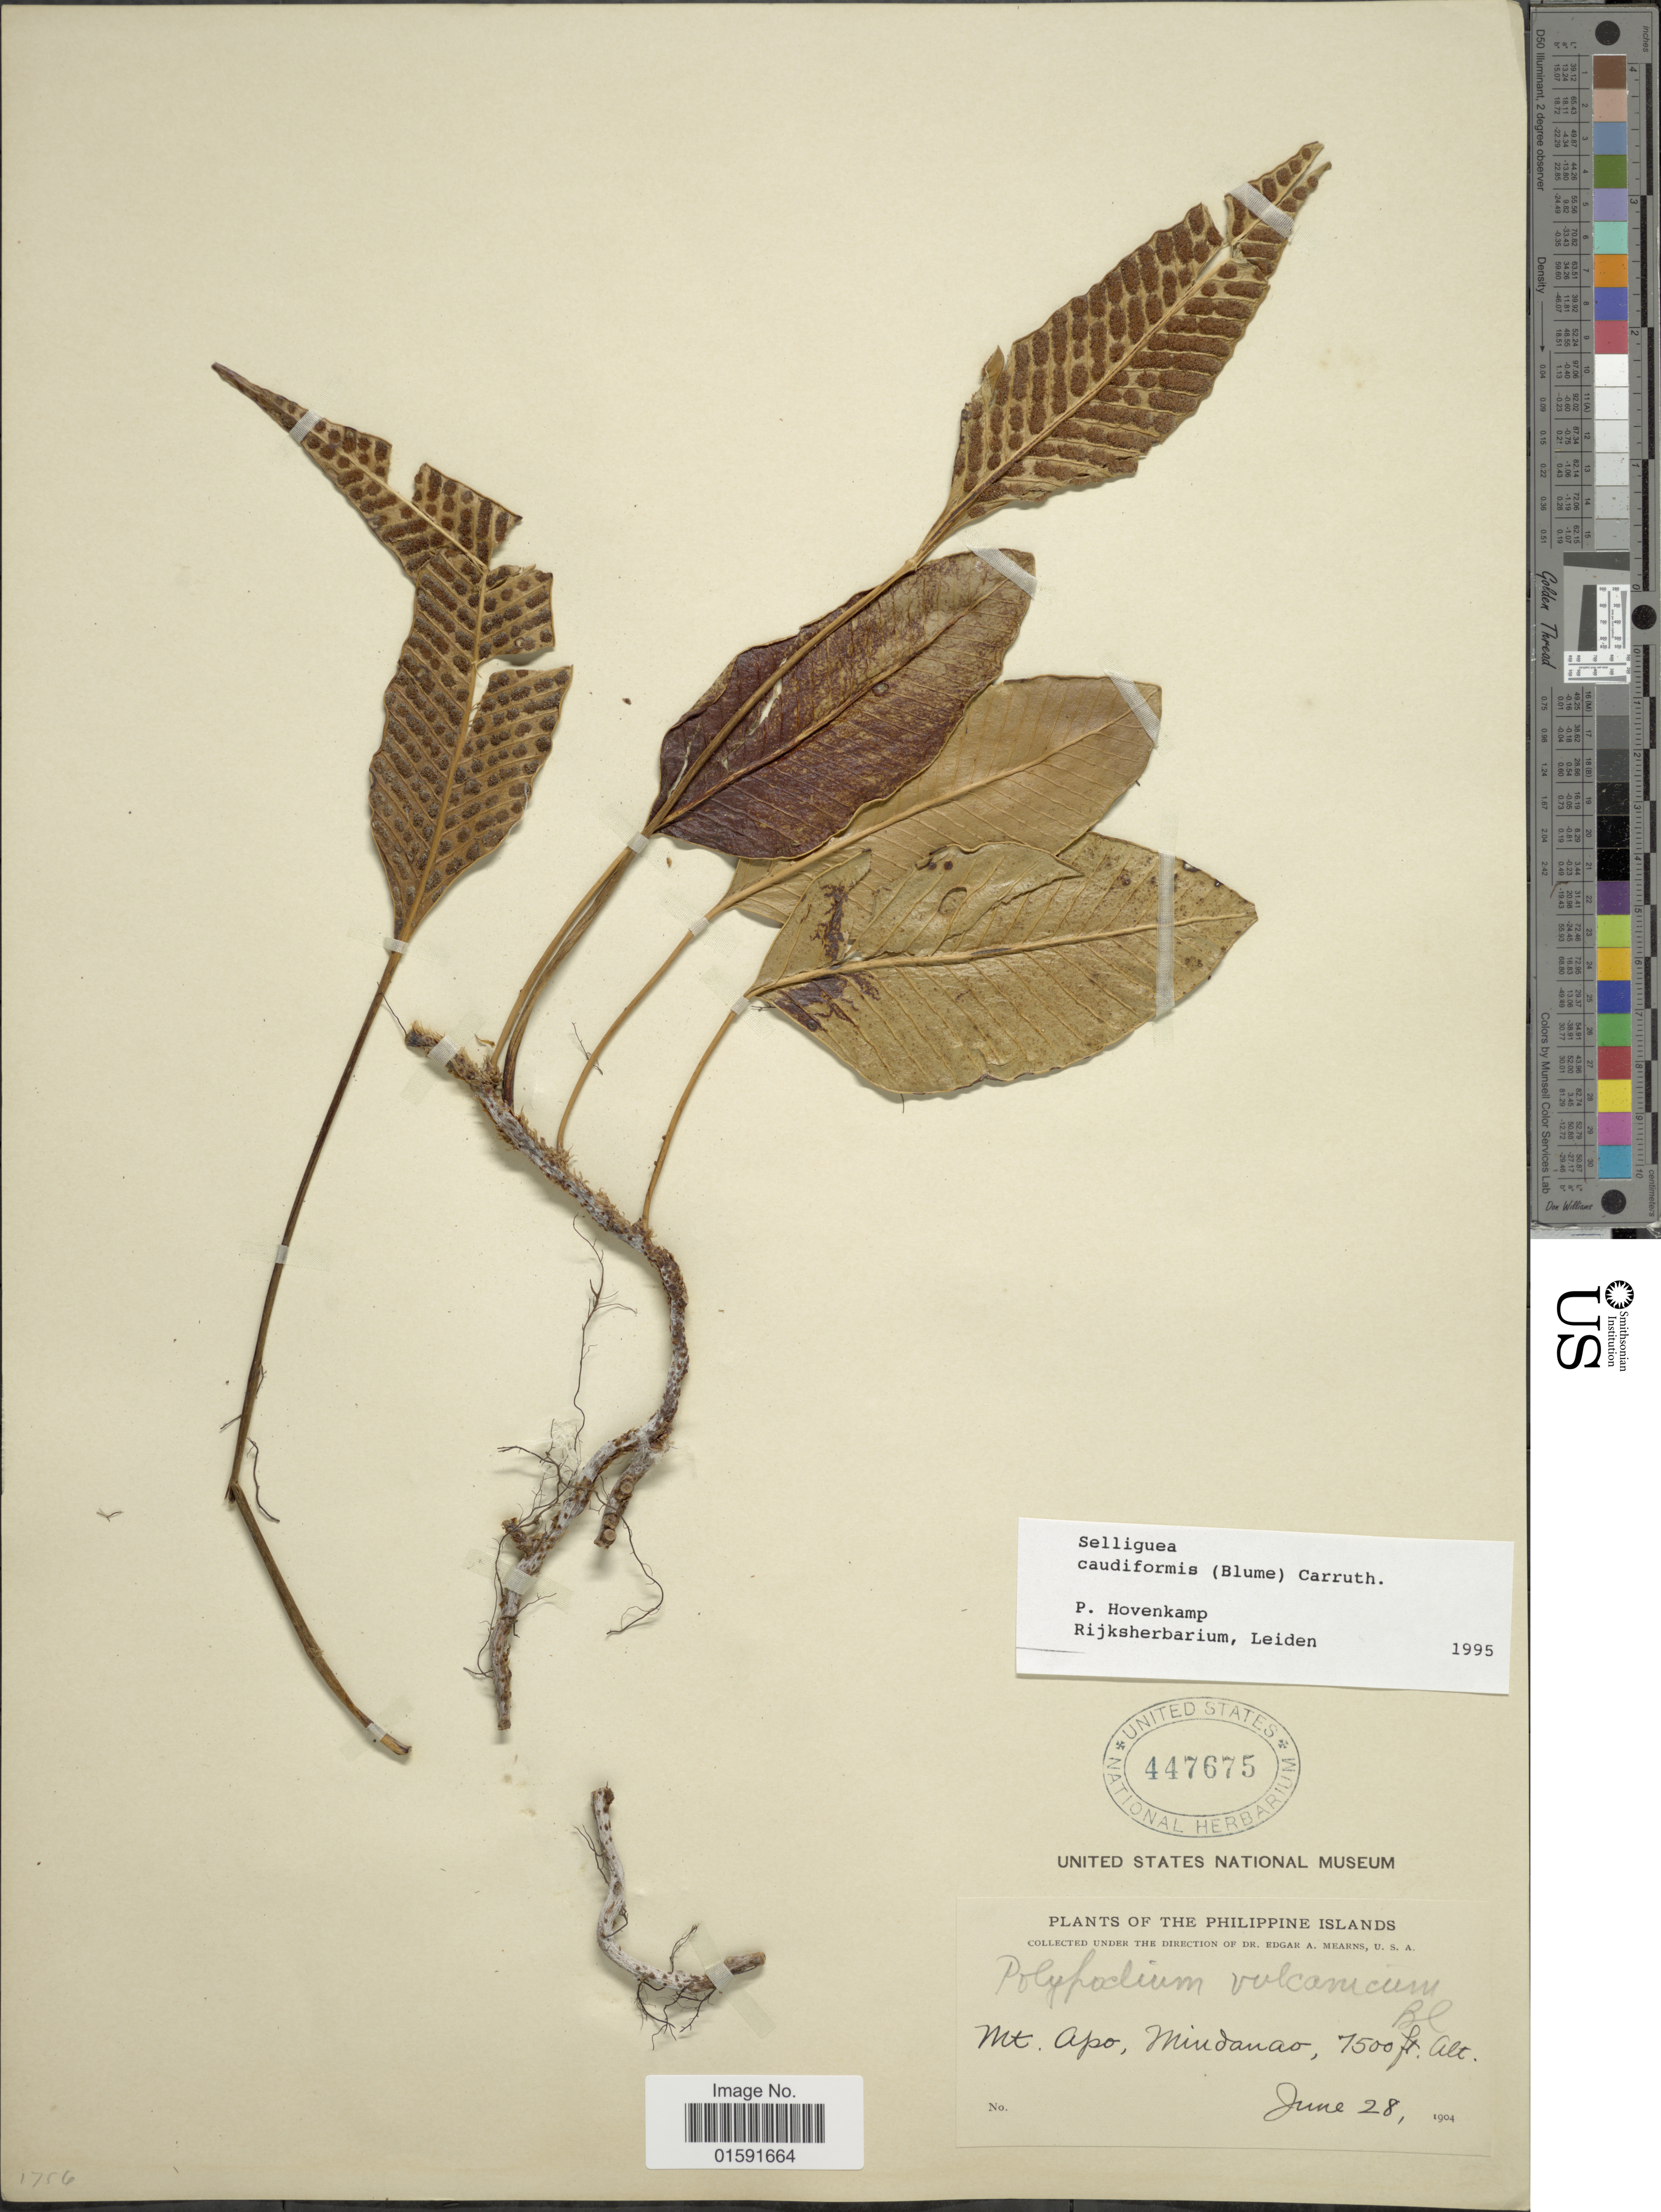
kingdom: Plantae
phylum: Tracheophyta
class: Polypodiopsida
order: Polypodiales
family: Polypodiaceae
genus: Selliguea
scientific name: Selliguea caudiformis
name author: (Blume) J. Sm.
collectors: E. A. Mearns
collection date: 1904-06-28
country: Philippines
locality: Mt. Apo, Mindanao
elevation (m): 2286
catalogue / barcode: US 447675